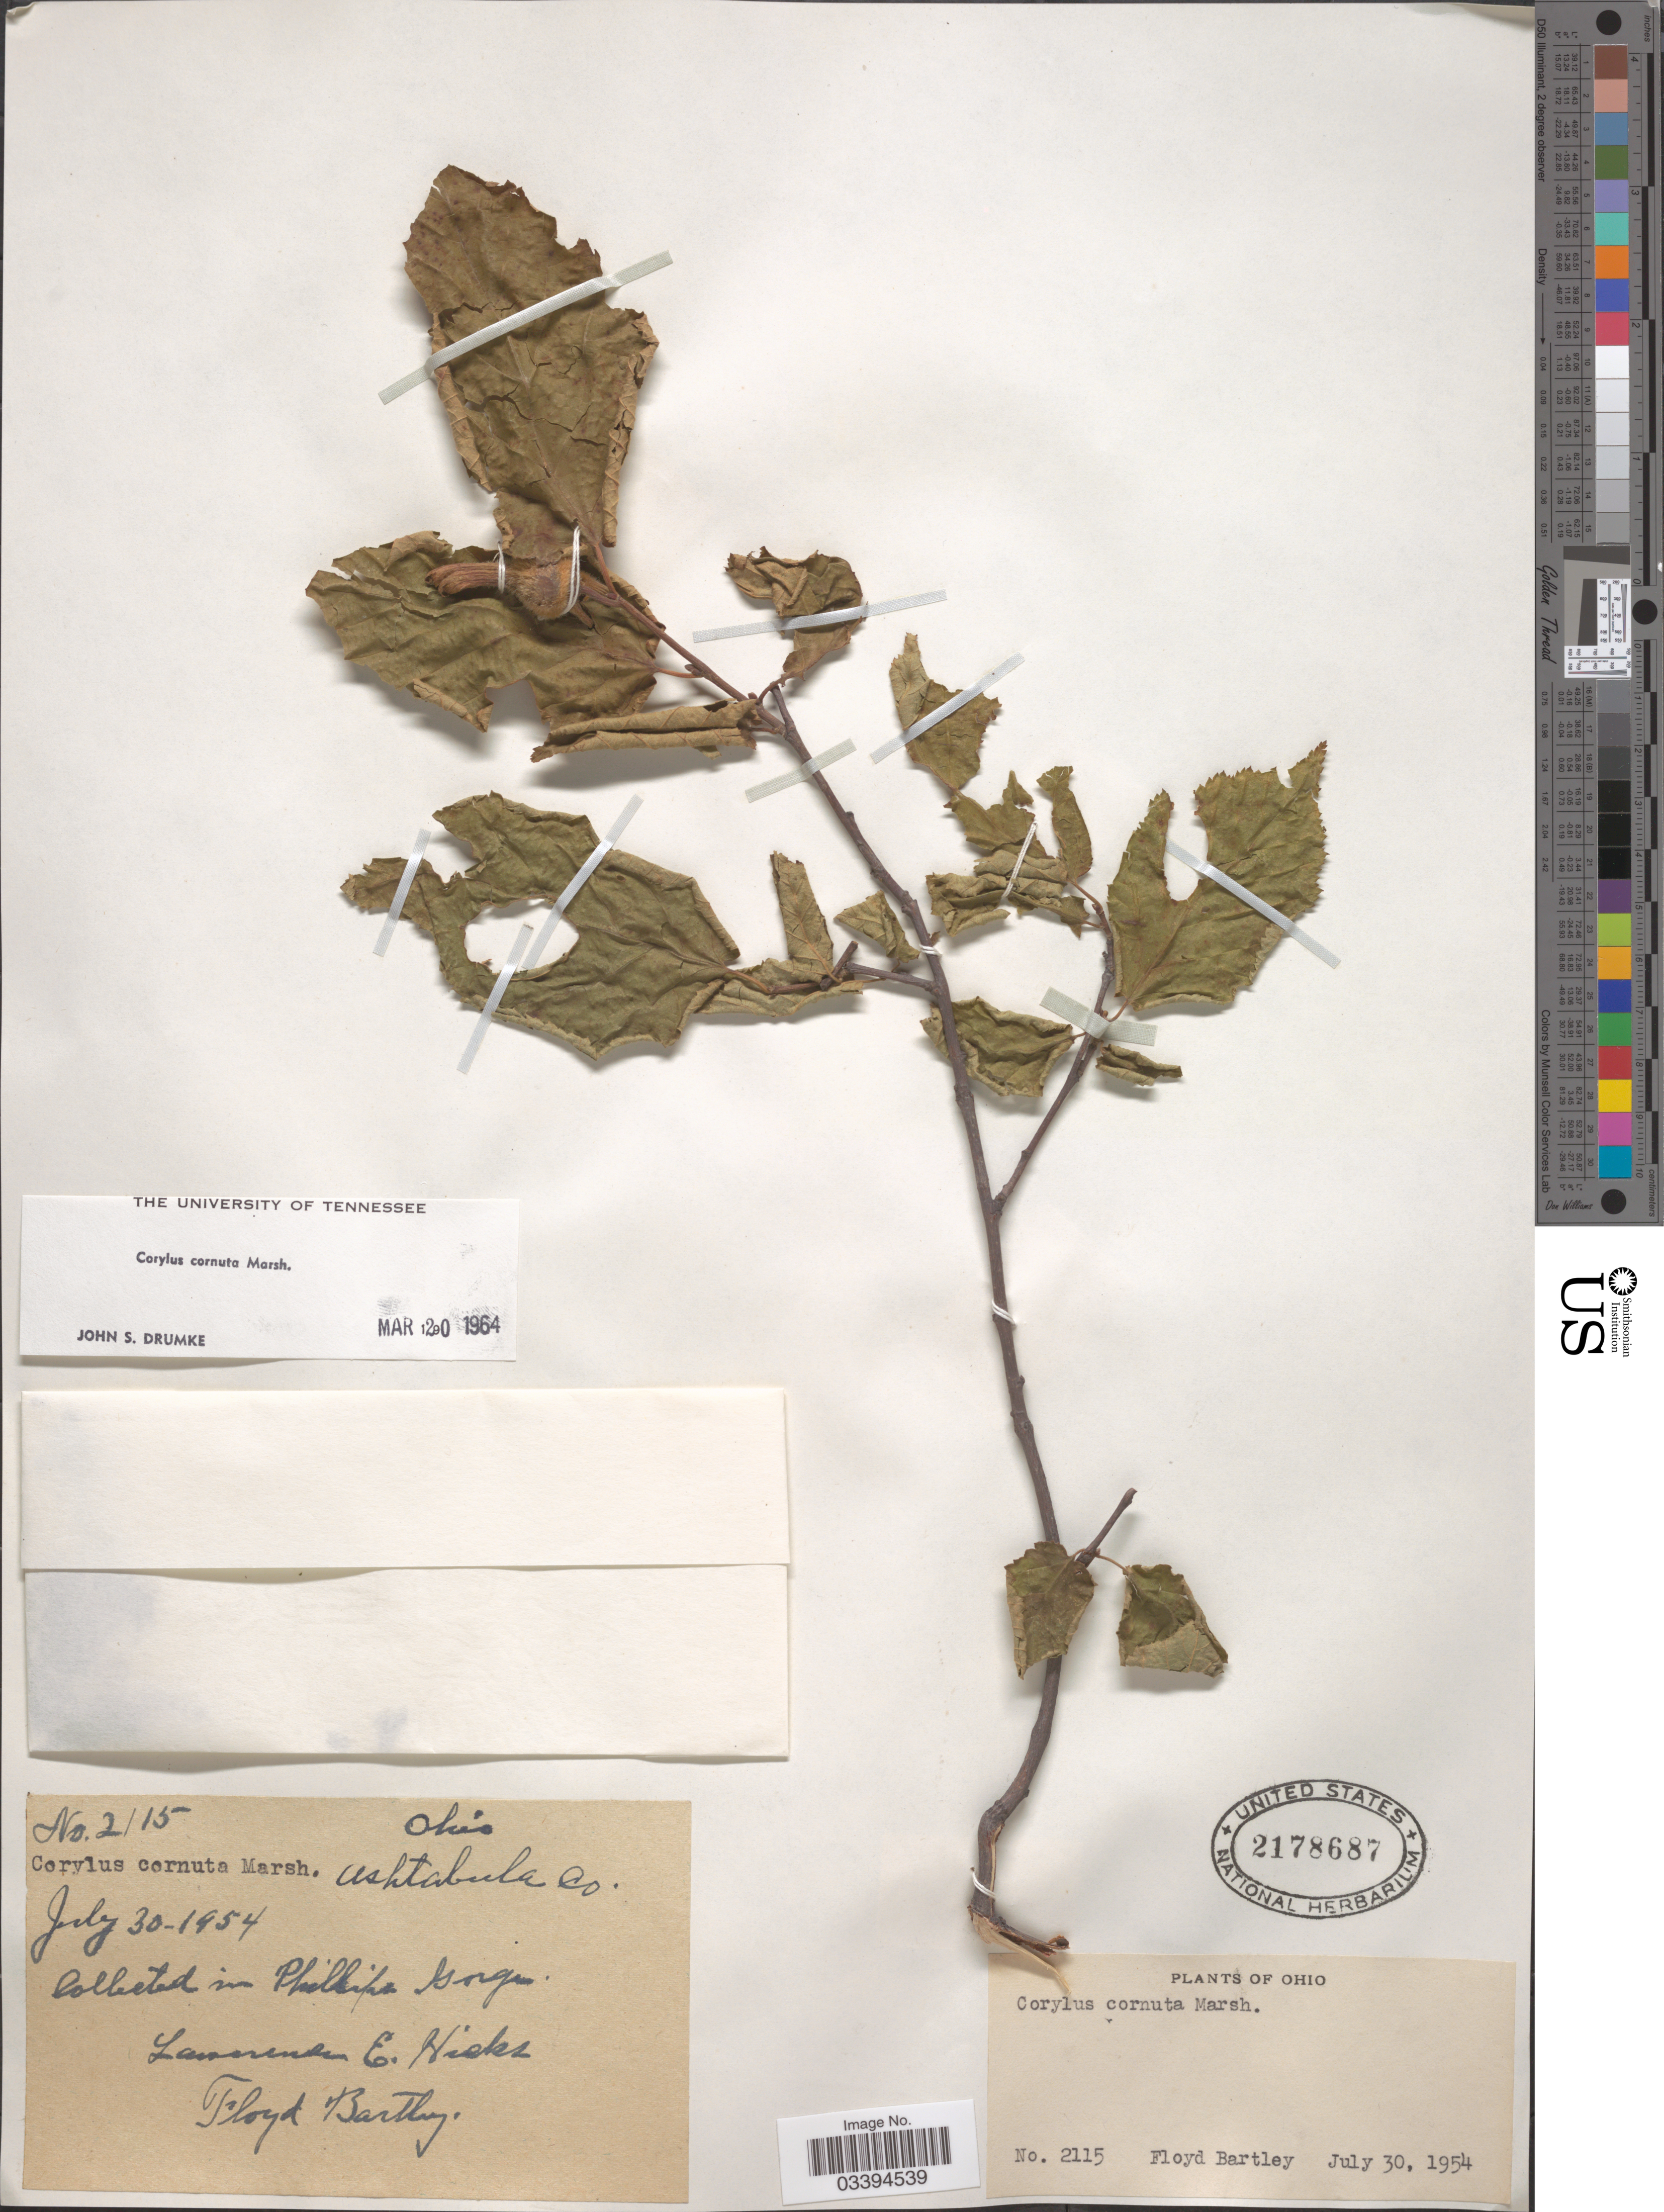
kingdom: Plantae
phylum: Tracheophyta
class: Magnoliopsida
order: Fagales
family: Betulaceae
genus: Corylus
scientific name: Corylus cornuta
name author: Marshall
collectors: L. E. Hicks & F. Bartley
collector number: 2115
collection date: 1954-07-30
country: United States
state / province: Ohio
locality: Ashtabula Co, Phillips Gorge.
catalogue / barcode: US 2178687